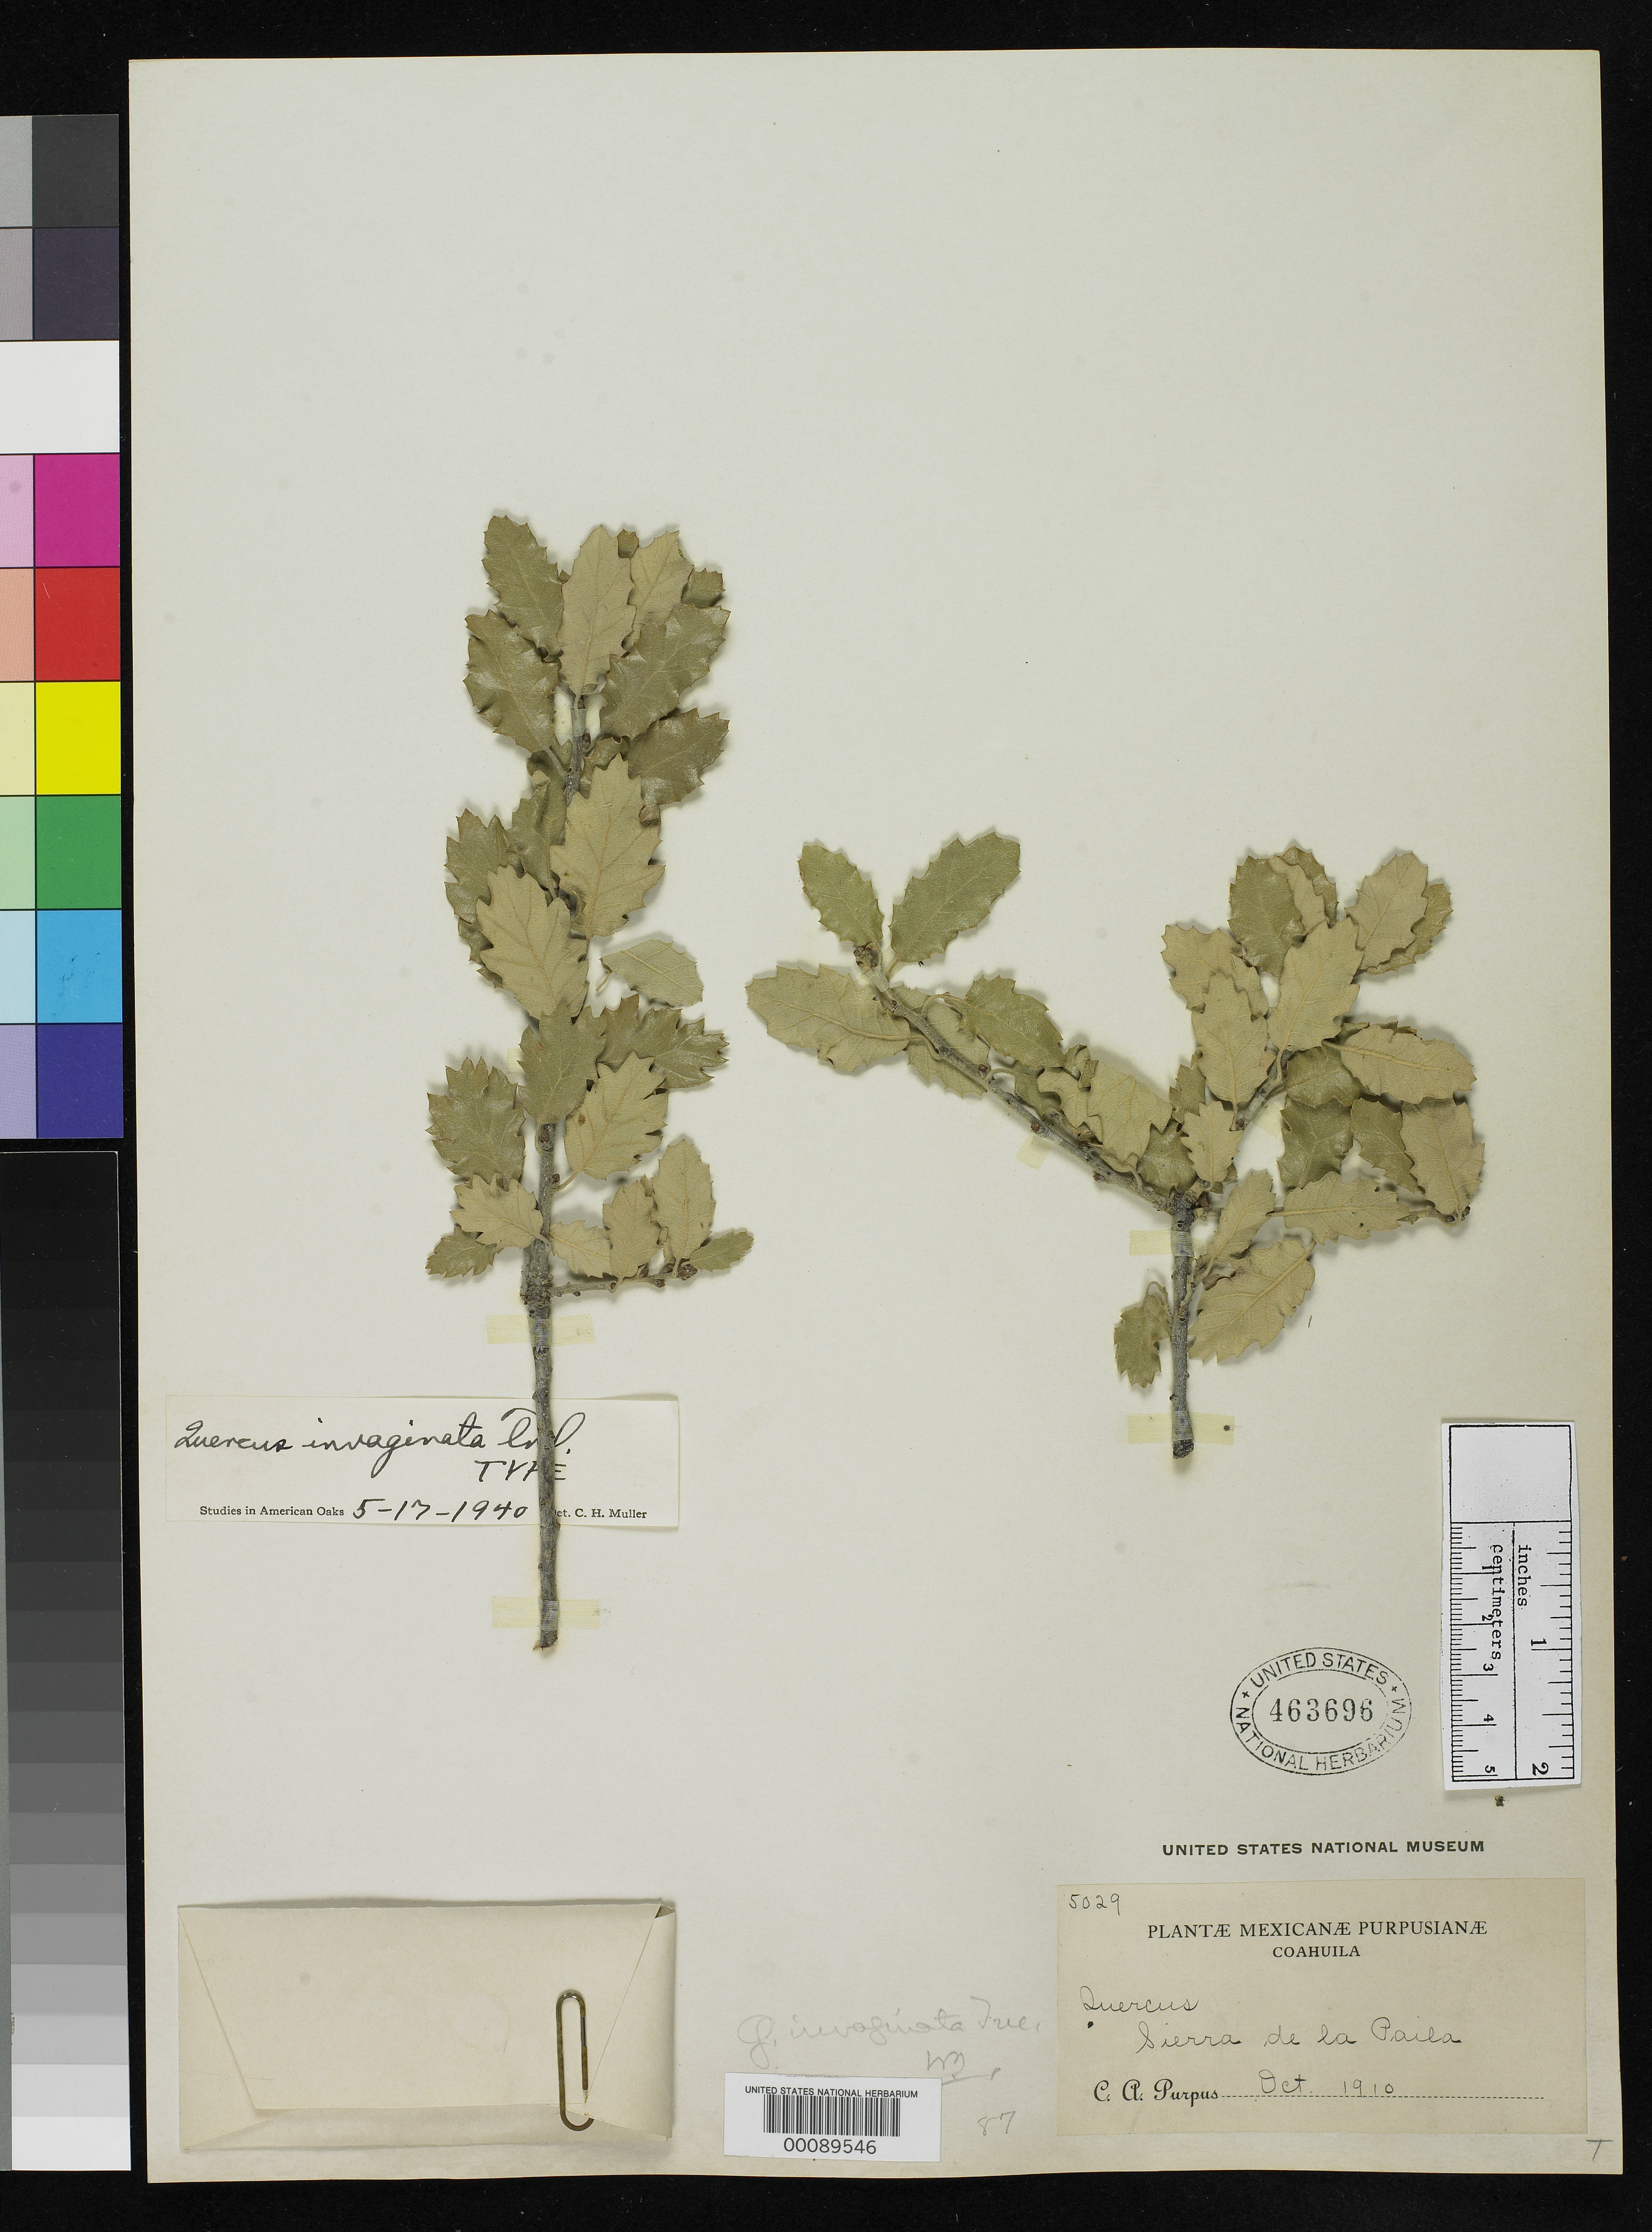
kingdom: Plantae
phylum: Tracheophyta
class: Magnoliopsida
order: Fagales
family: Fagaceae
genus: Quercus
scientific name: Quercus invaginata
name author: Trel.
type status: Isotype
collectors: C. A. Purpus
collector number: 5029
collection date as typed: Oct 1910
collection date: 1910-10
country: Mexico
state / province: Coahuila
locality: Sierra de La Paila.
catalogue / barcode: US 463696